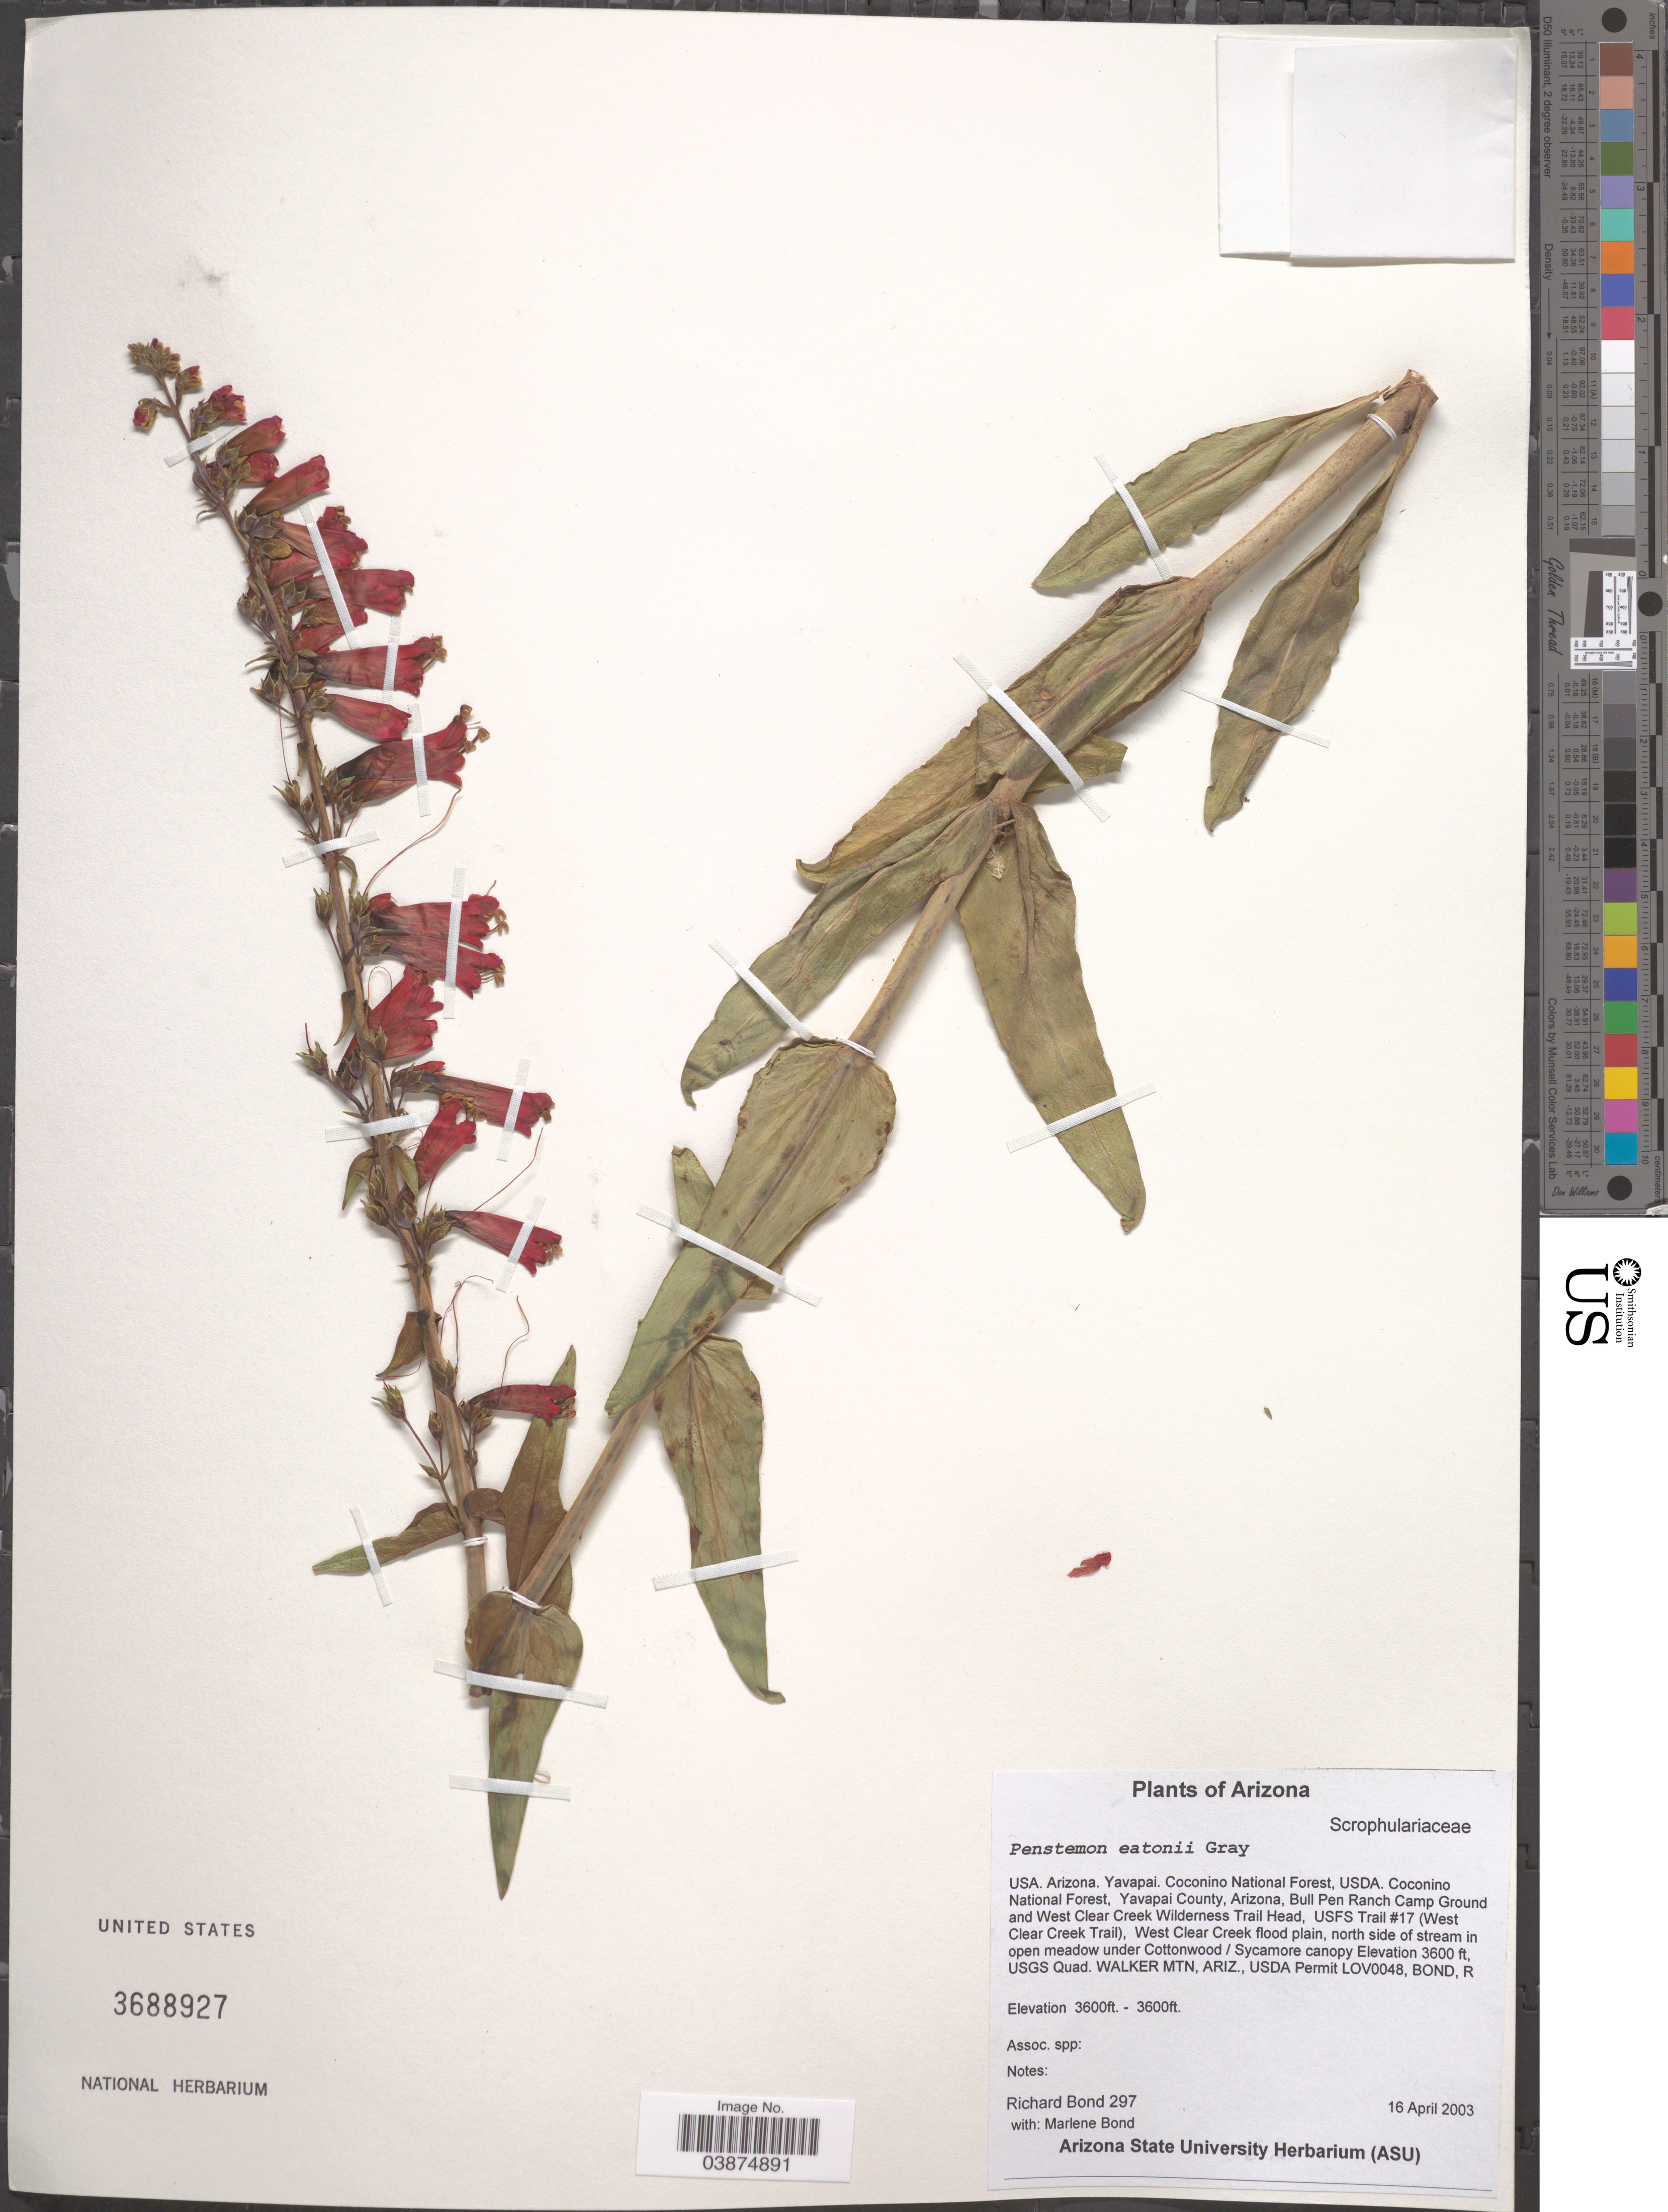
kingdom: Plantae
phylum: Tracheophyta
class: Magnoliopsida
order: Lamiales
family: Plantaginaceae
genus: Penstemon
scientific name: Penstemon eatonii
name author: A. Gray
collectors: R. Bond & M. Bond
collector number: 297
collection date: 2003-04-16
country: United States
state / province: Arizona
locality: Yavapai. Coconino National Forest, USDA. Coconino National Forest, Yavapai County, Bull Pen Ranch Camp Ground and West Clear Creek Wilderness Trail Head, USFS Trail #17 (West Clear Creek Trail), West Clear Creek flood plain, north side of stream in open meadow under Cottonwood / Sycamore canopy. USGS Quad, Walker Mtn, USDA Permit LOV0048. [unsure placement]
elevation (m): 1097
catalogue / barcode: US 3688927